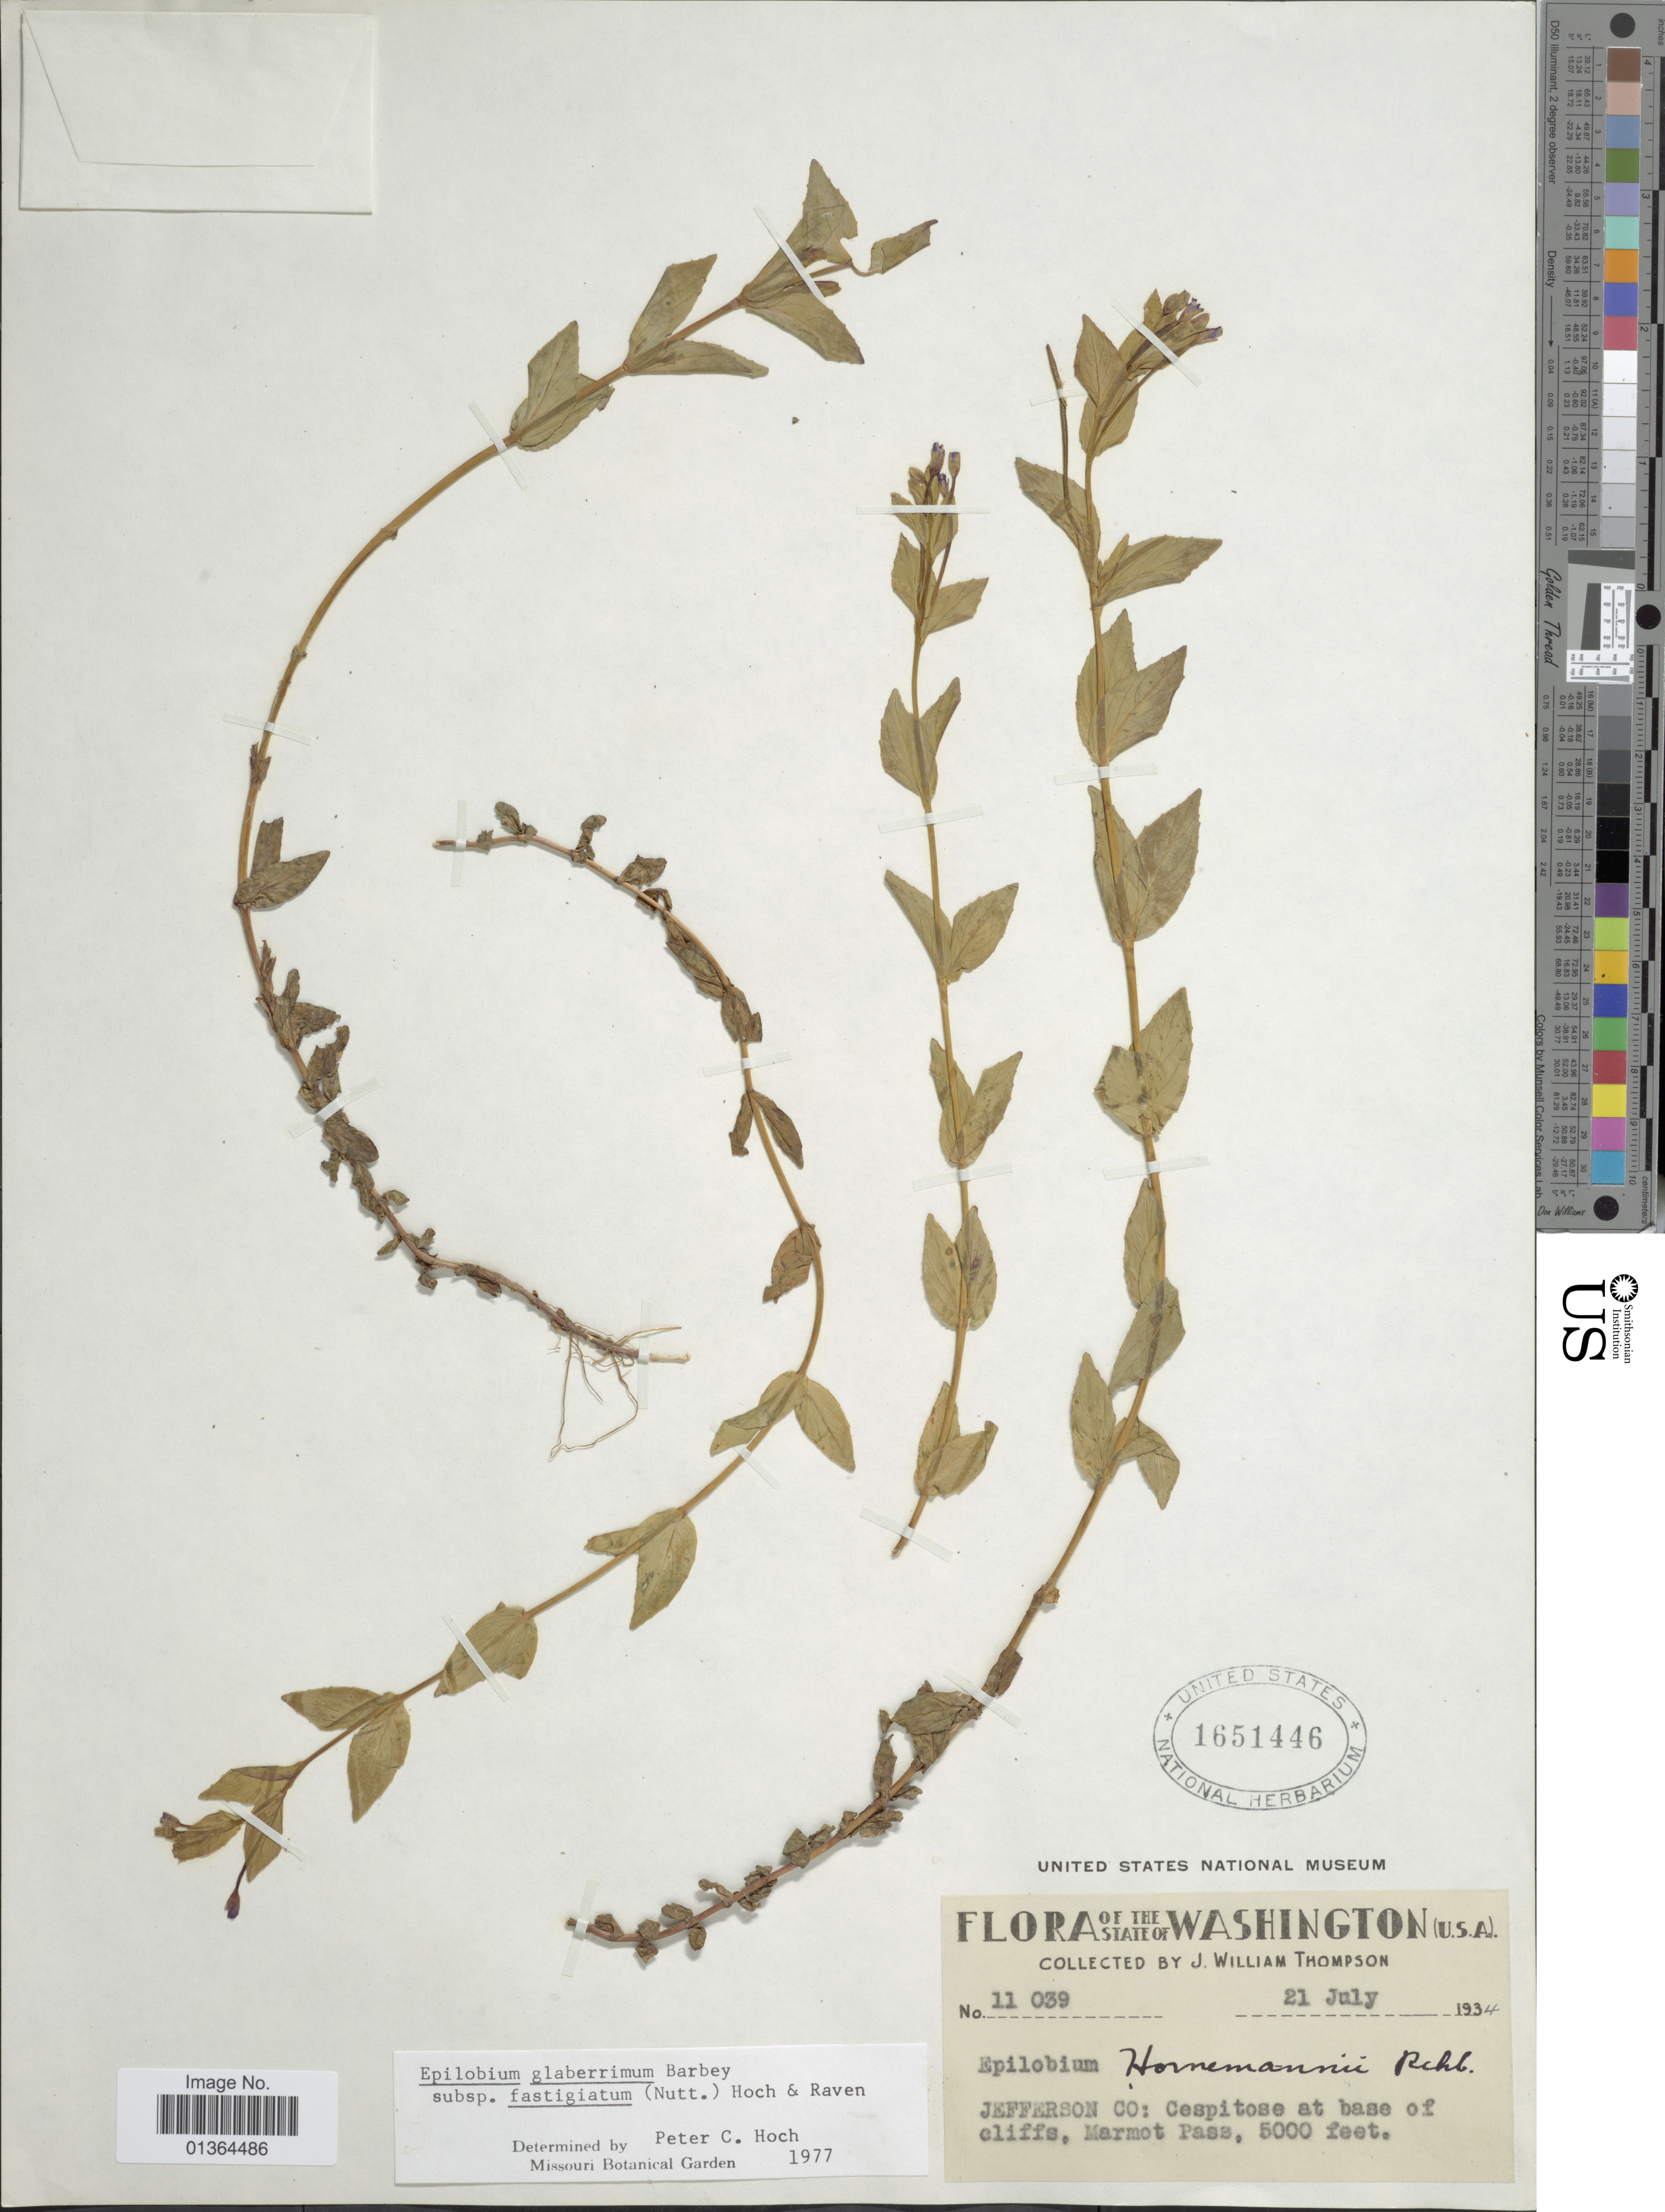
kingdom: Plantae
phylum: Tracheophyta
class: Magnoliopsida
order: Myrtales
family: Onagraceae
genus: Epilobium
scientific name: Epilobium glaberrimum subsp. fastigiatum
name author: (Nutt.) Hoch & P.H. Raven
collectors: J. W. Thompson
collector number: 11039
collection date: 1934-07-21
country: United States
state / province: Washington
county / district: Jefferson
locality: Jefferson Co: Cespitose at base of cliffs, Marmot Pass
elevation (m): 1524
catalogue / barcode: US 1651446